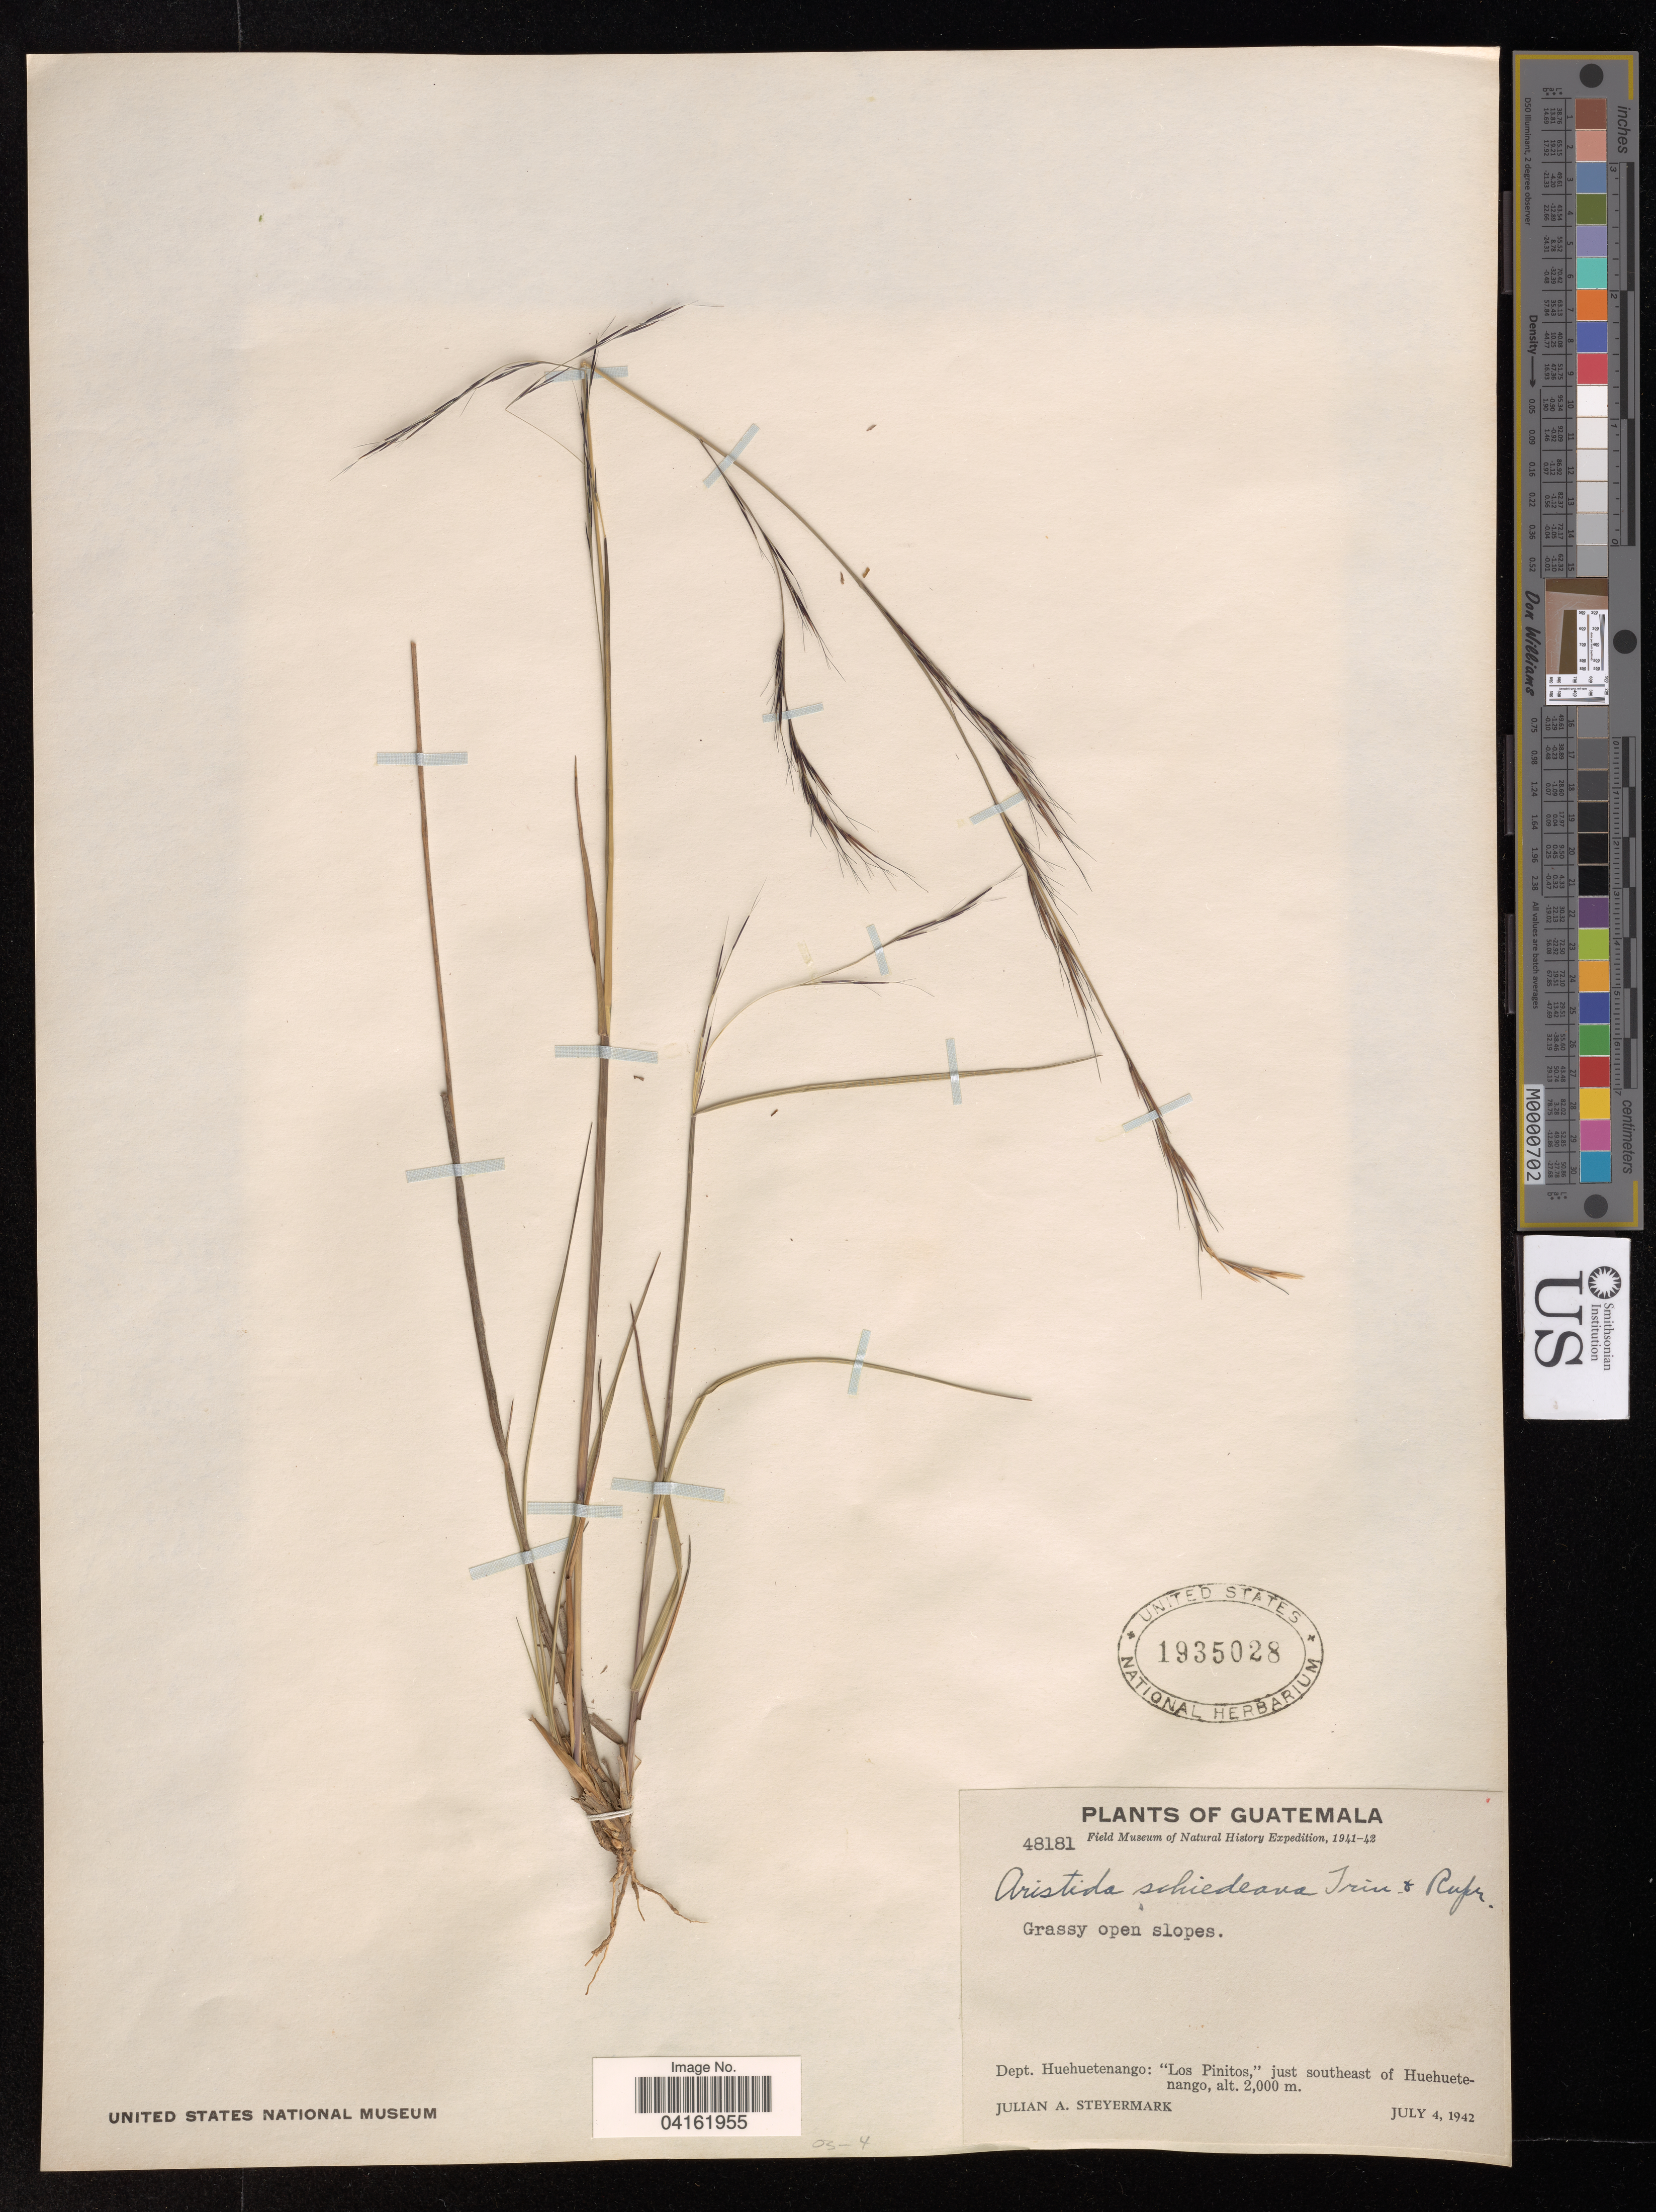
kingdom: Plantae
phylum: Tracheophyta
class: Liliopsida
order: Poales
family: Poaceae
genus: Aristida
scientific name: Aristida schiedeana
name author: Trin. & Rupr.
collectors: J. Steyermark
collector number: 48181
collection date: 1942-07-04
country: Guatemala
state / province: Huehuetenango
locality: Field Museum of Natural History Expedition, 1941-42. Dept. Huehuetanango: "Los Pinitos," just southeast of Huehuetanango.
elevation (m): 2000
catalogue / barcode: US 1935028